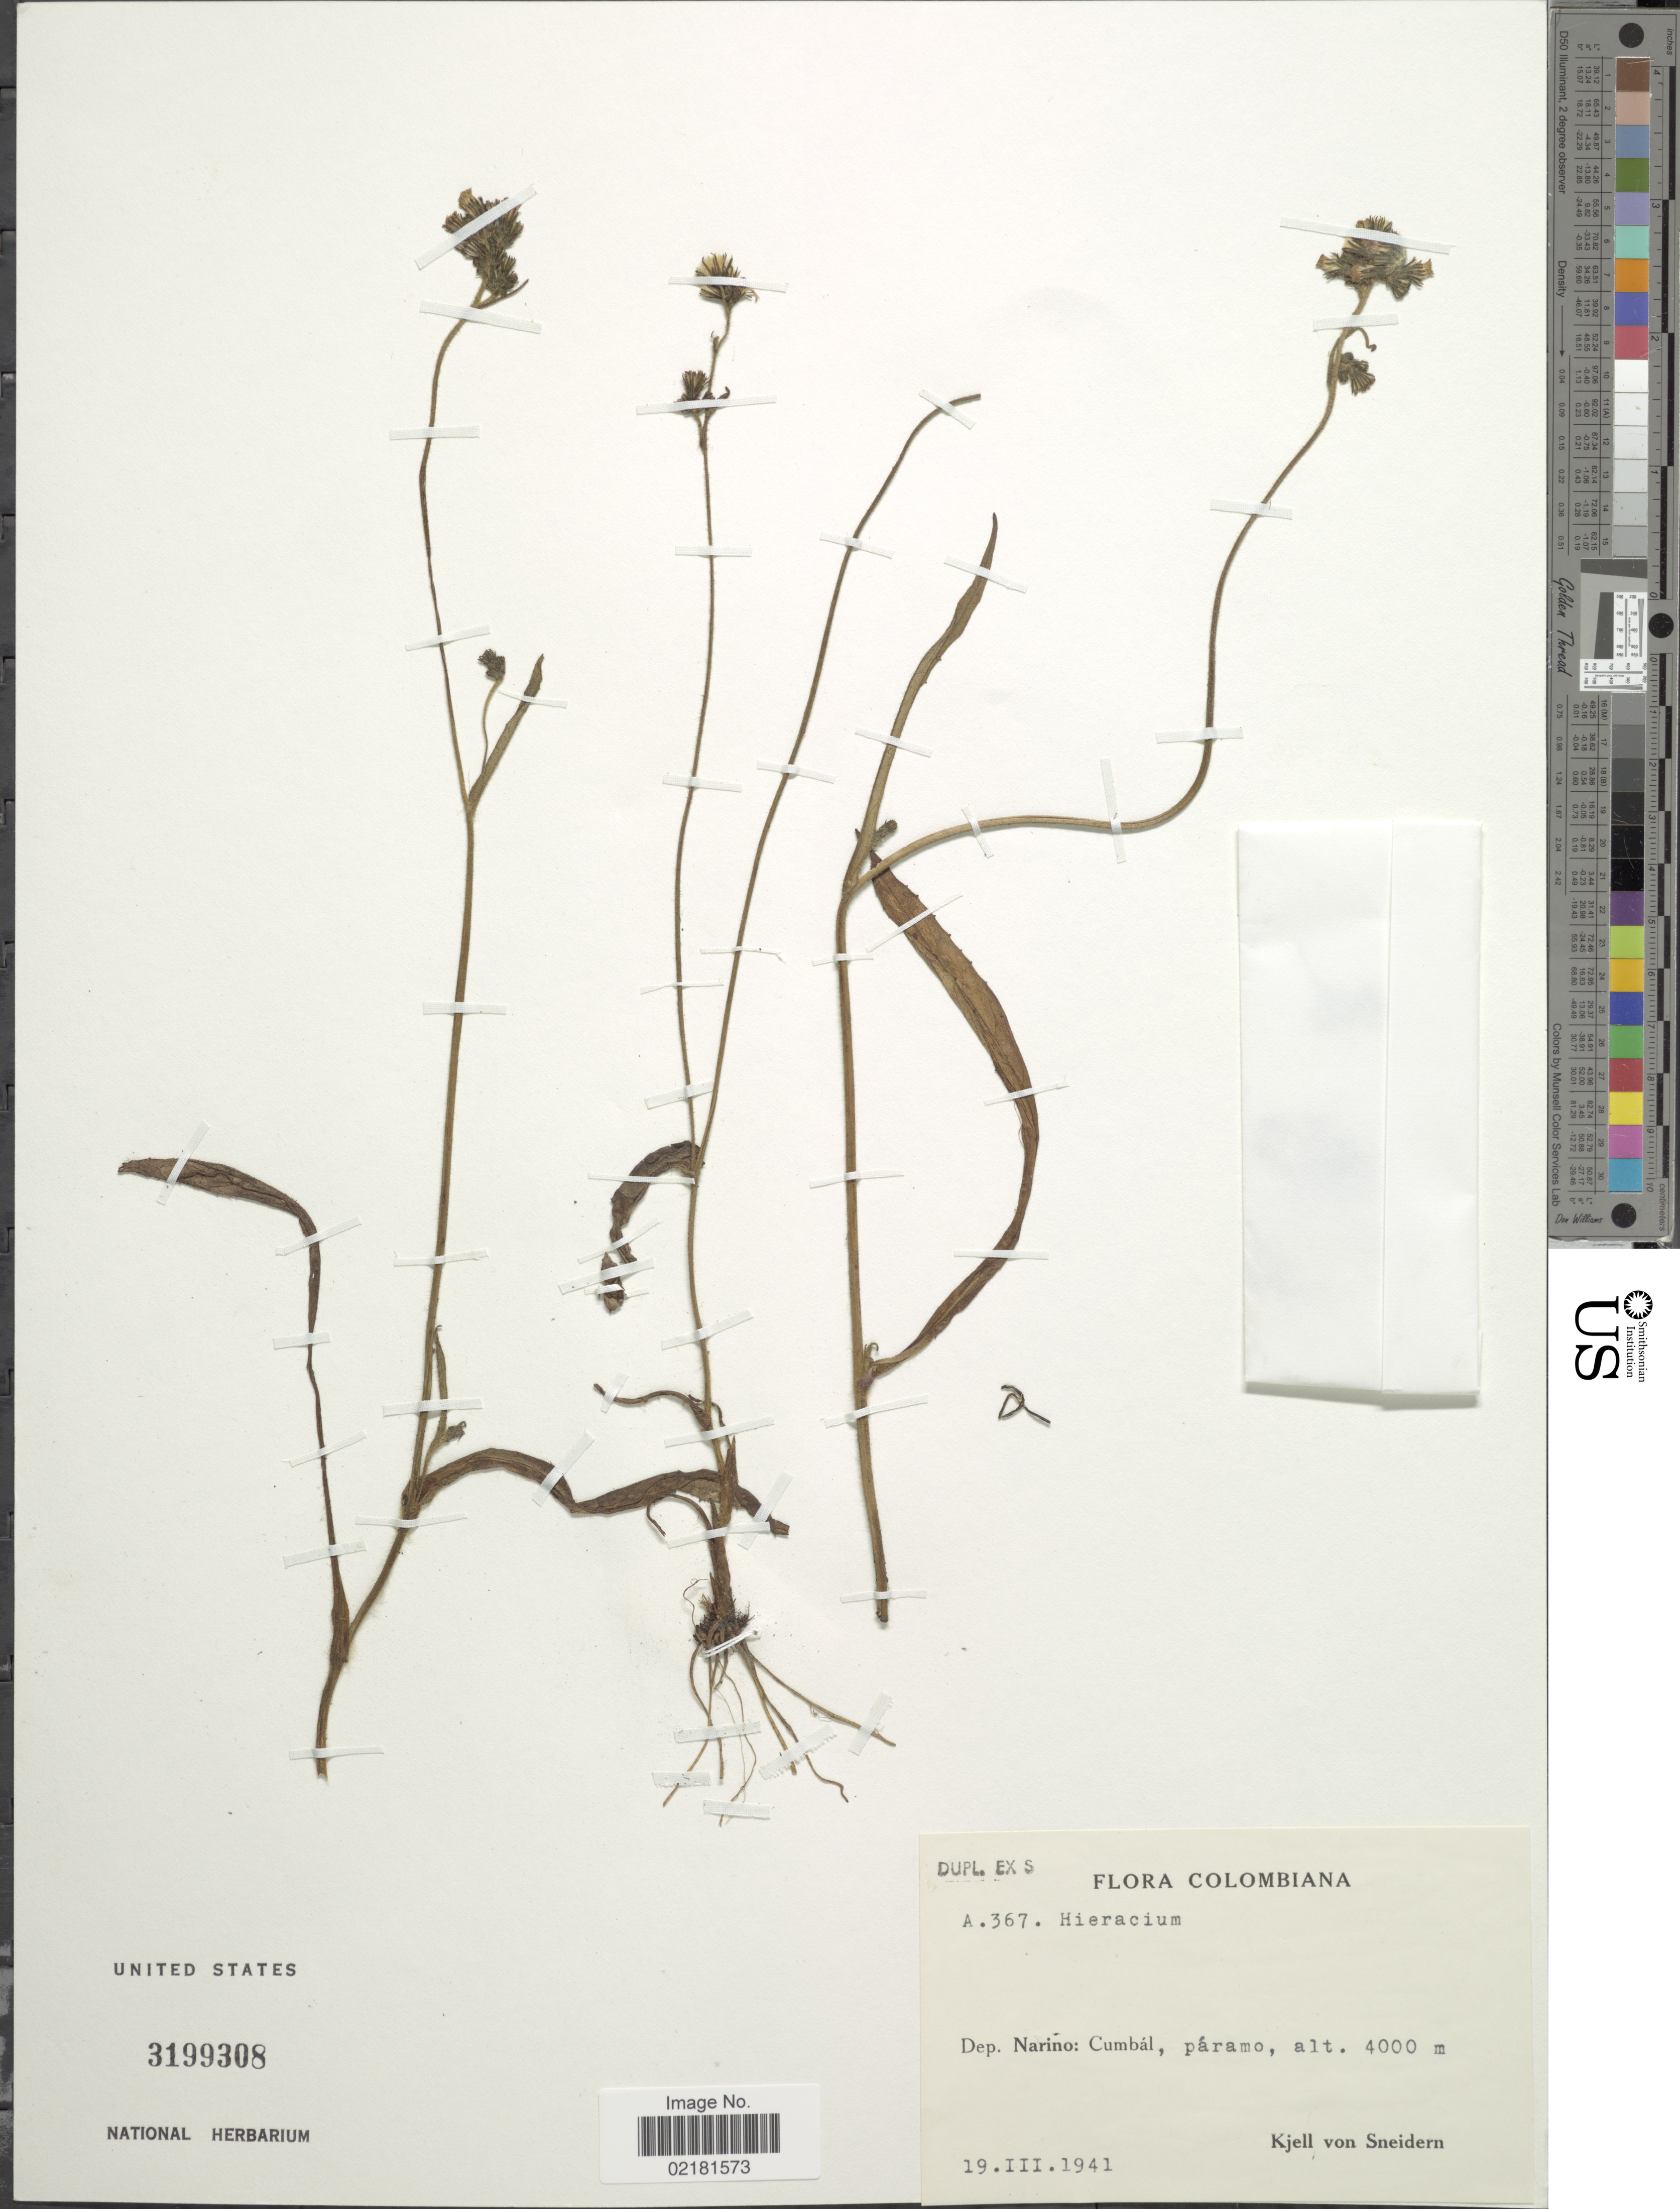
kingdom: Plantae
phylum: Tracheophyta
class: Magnoliopsida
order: Asterales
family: Asteraceae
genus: Hieracium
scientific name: Hieracium avilae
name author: Kunth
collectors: K. von Sneidern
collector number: A367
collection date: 1941-03-19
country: Colombia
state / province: Nariño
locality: Cumbal, paramo.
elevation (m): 4000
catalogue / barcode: US 3199308